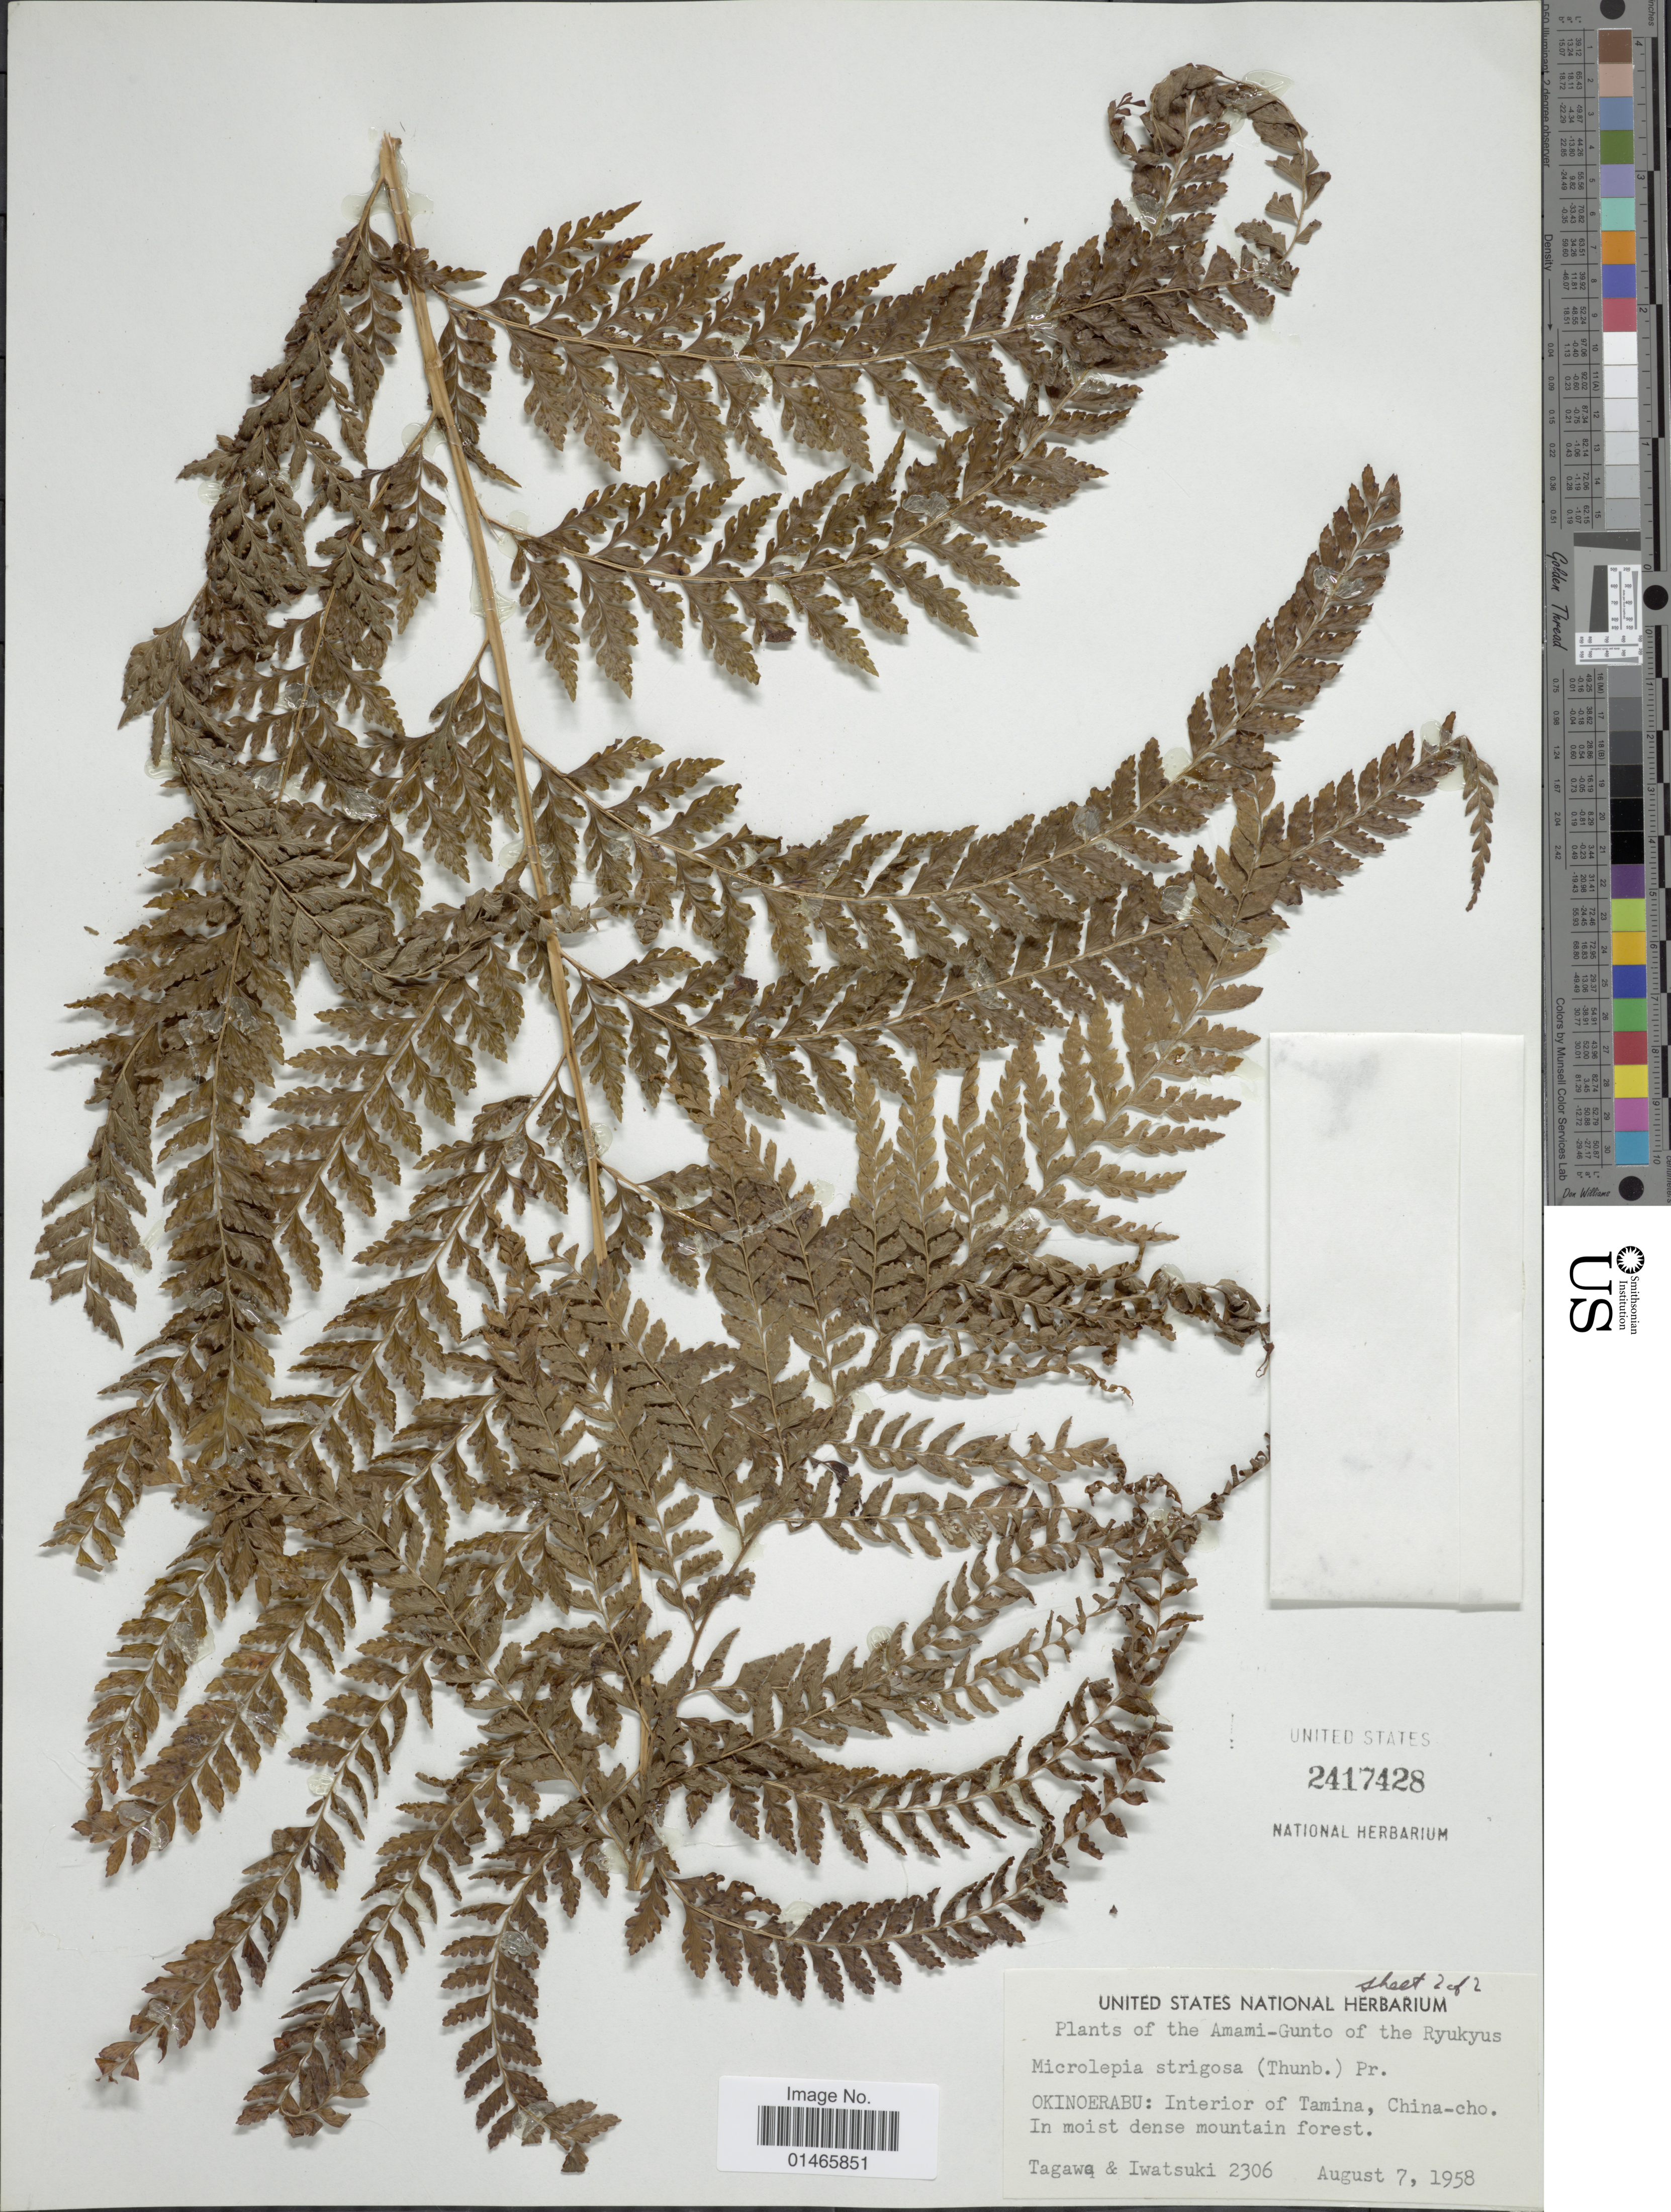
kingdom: Plantae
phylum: Tracheophyta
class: Polypodiopsida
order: Polypodiales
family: Dennstaedtiaceae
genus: Microlepia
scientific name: Microlepia strigosa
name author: (Thunb.) J. Presl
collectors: Tagawa & K. Iwatsuki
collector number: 2306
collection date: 1958-08-07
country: Japan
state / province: Okinawa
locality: Amami-Gunto of the Ryukyu, Okinoerabu: Interior of Tamina, China-cho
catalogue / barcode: US 2417428